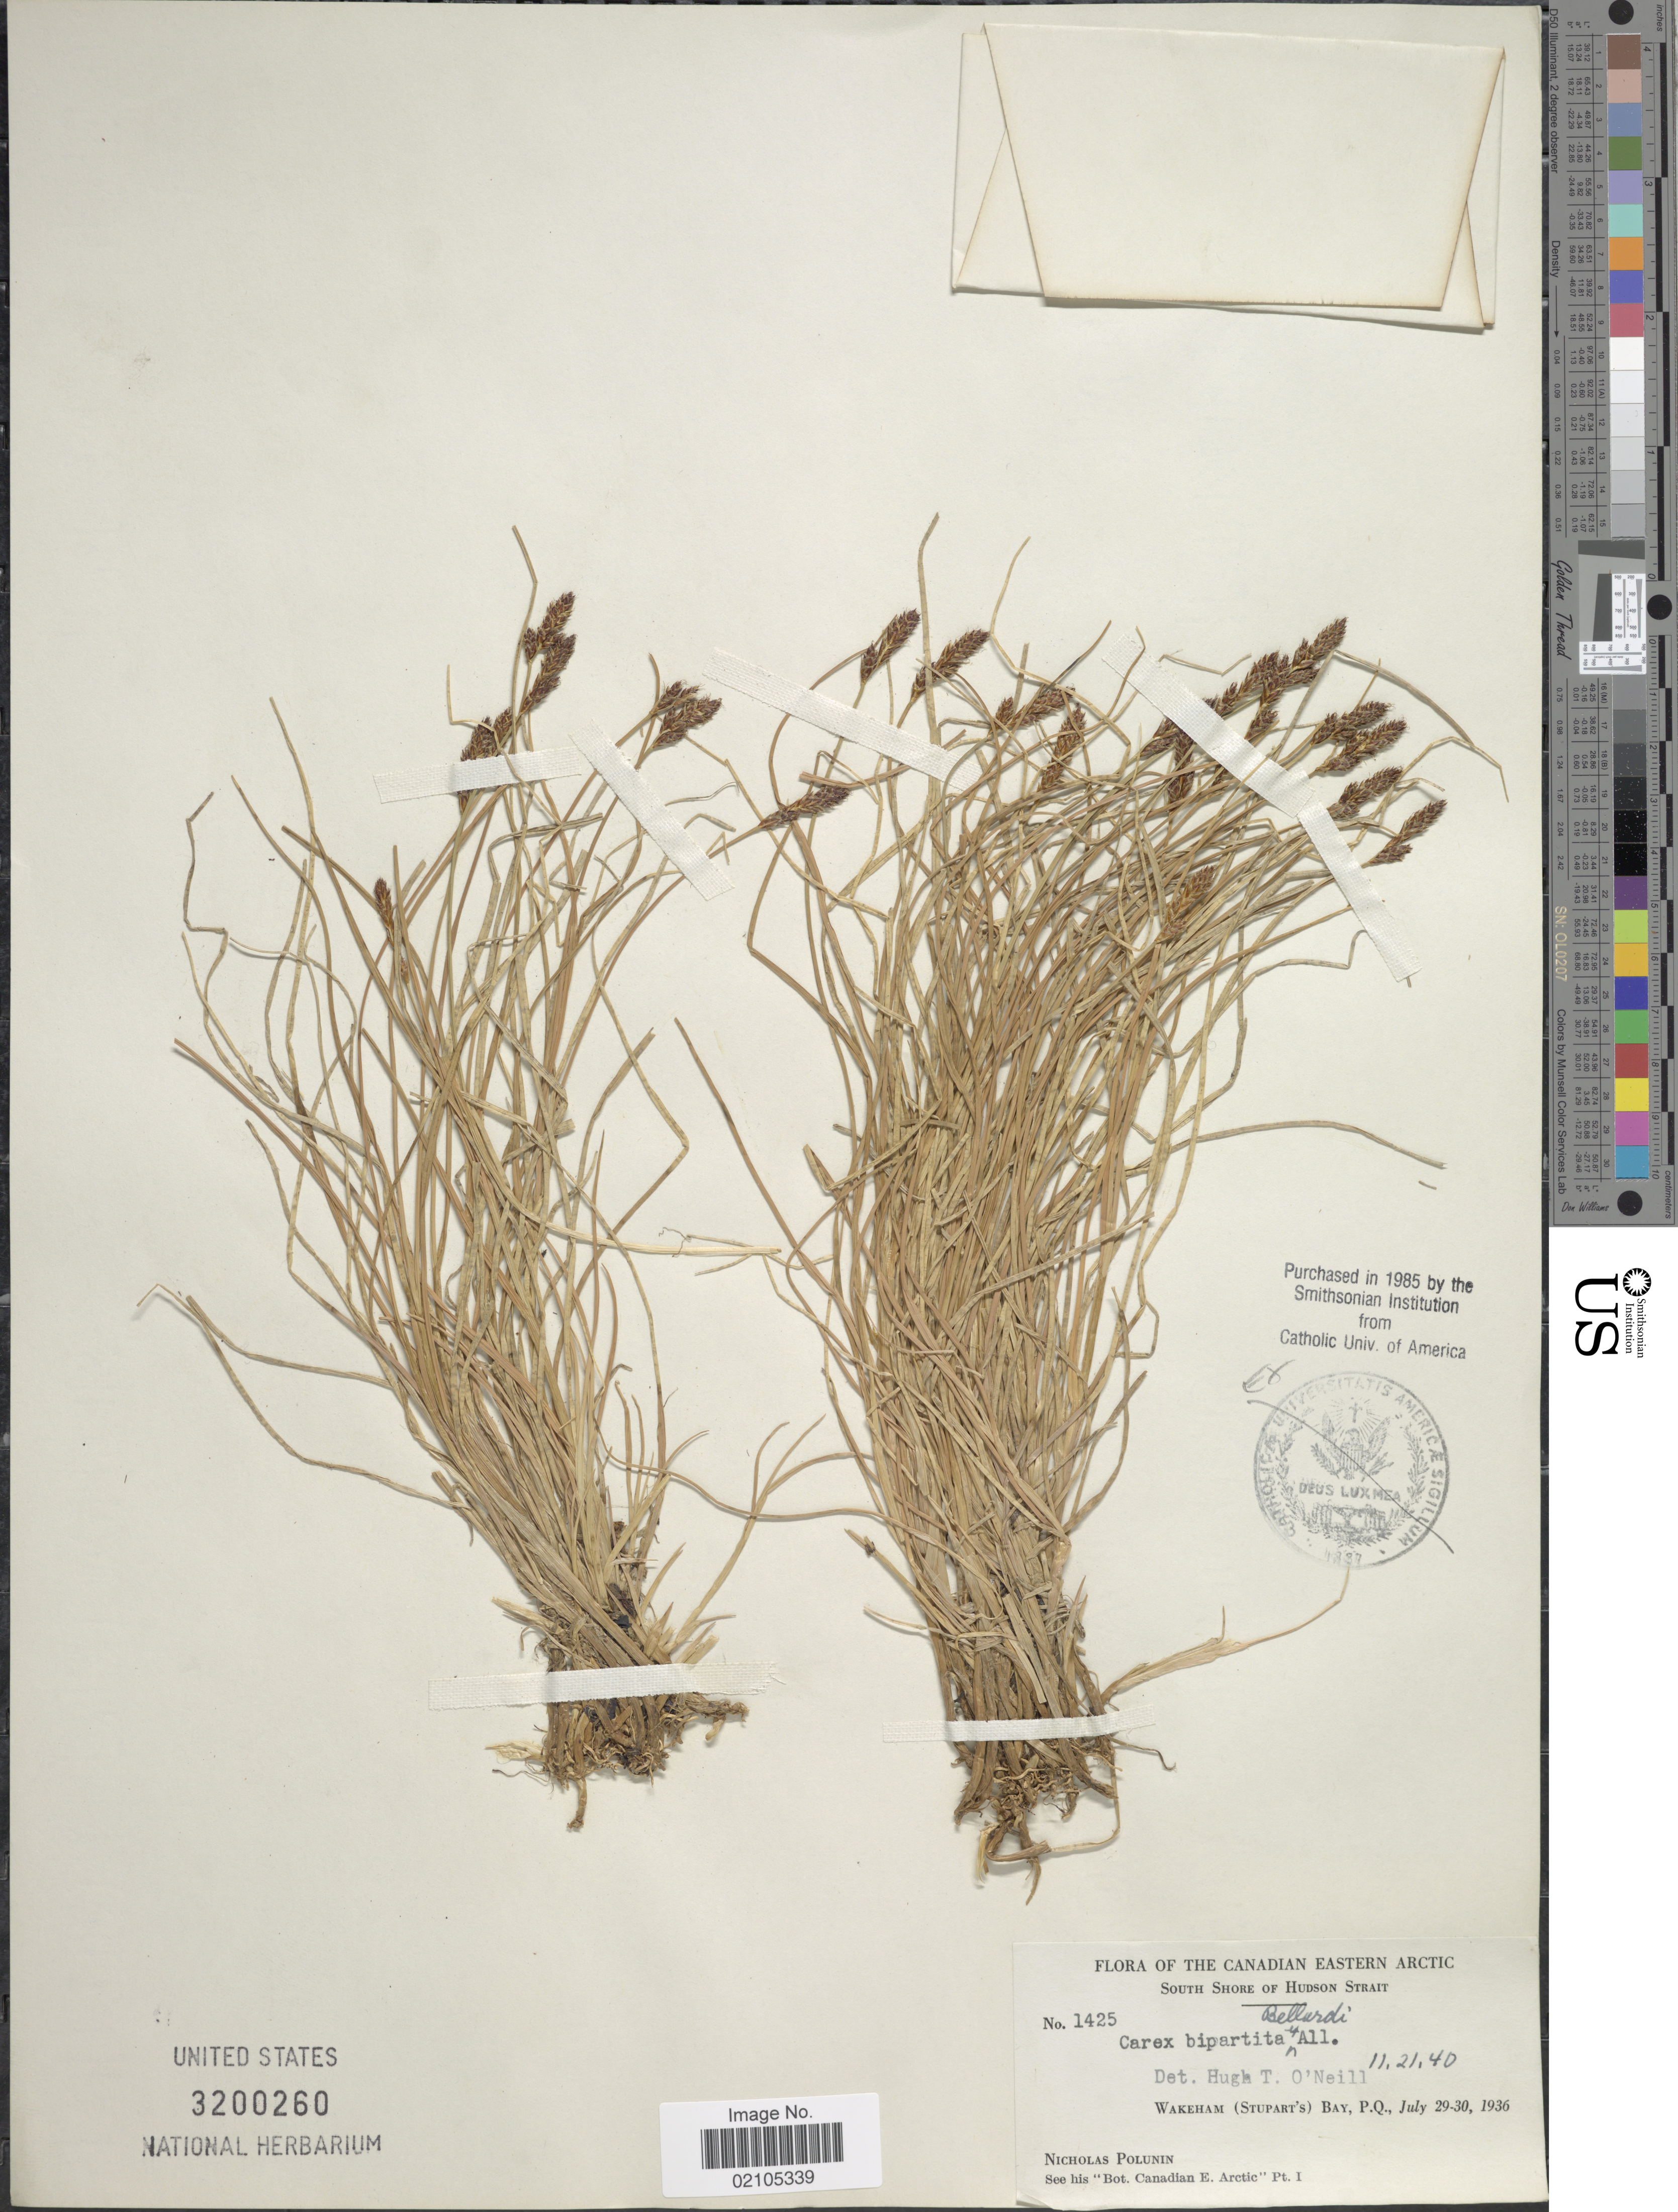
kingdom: Plantae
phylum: Tracheophyta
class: Liliopsida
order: Poales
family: Cyperaceae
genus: Carex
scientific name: Carex lachenalii subsp. lachenalii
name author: Schkuhr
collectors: N. V. Polunin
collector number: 1425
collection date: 1936-07-29/1936-07-30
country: Canada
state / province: Quebec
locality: Canadian Eastern Arctic. South Shore of Hudson Strait. Wakeham (Stupart's) Bay, P.Q.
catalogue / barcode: US 3200260